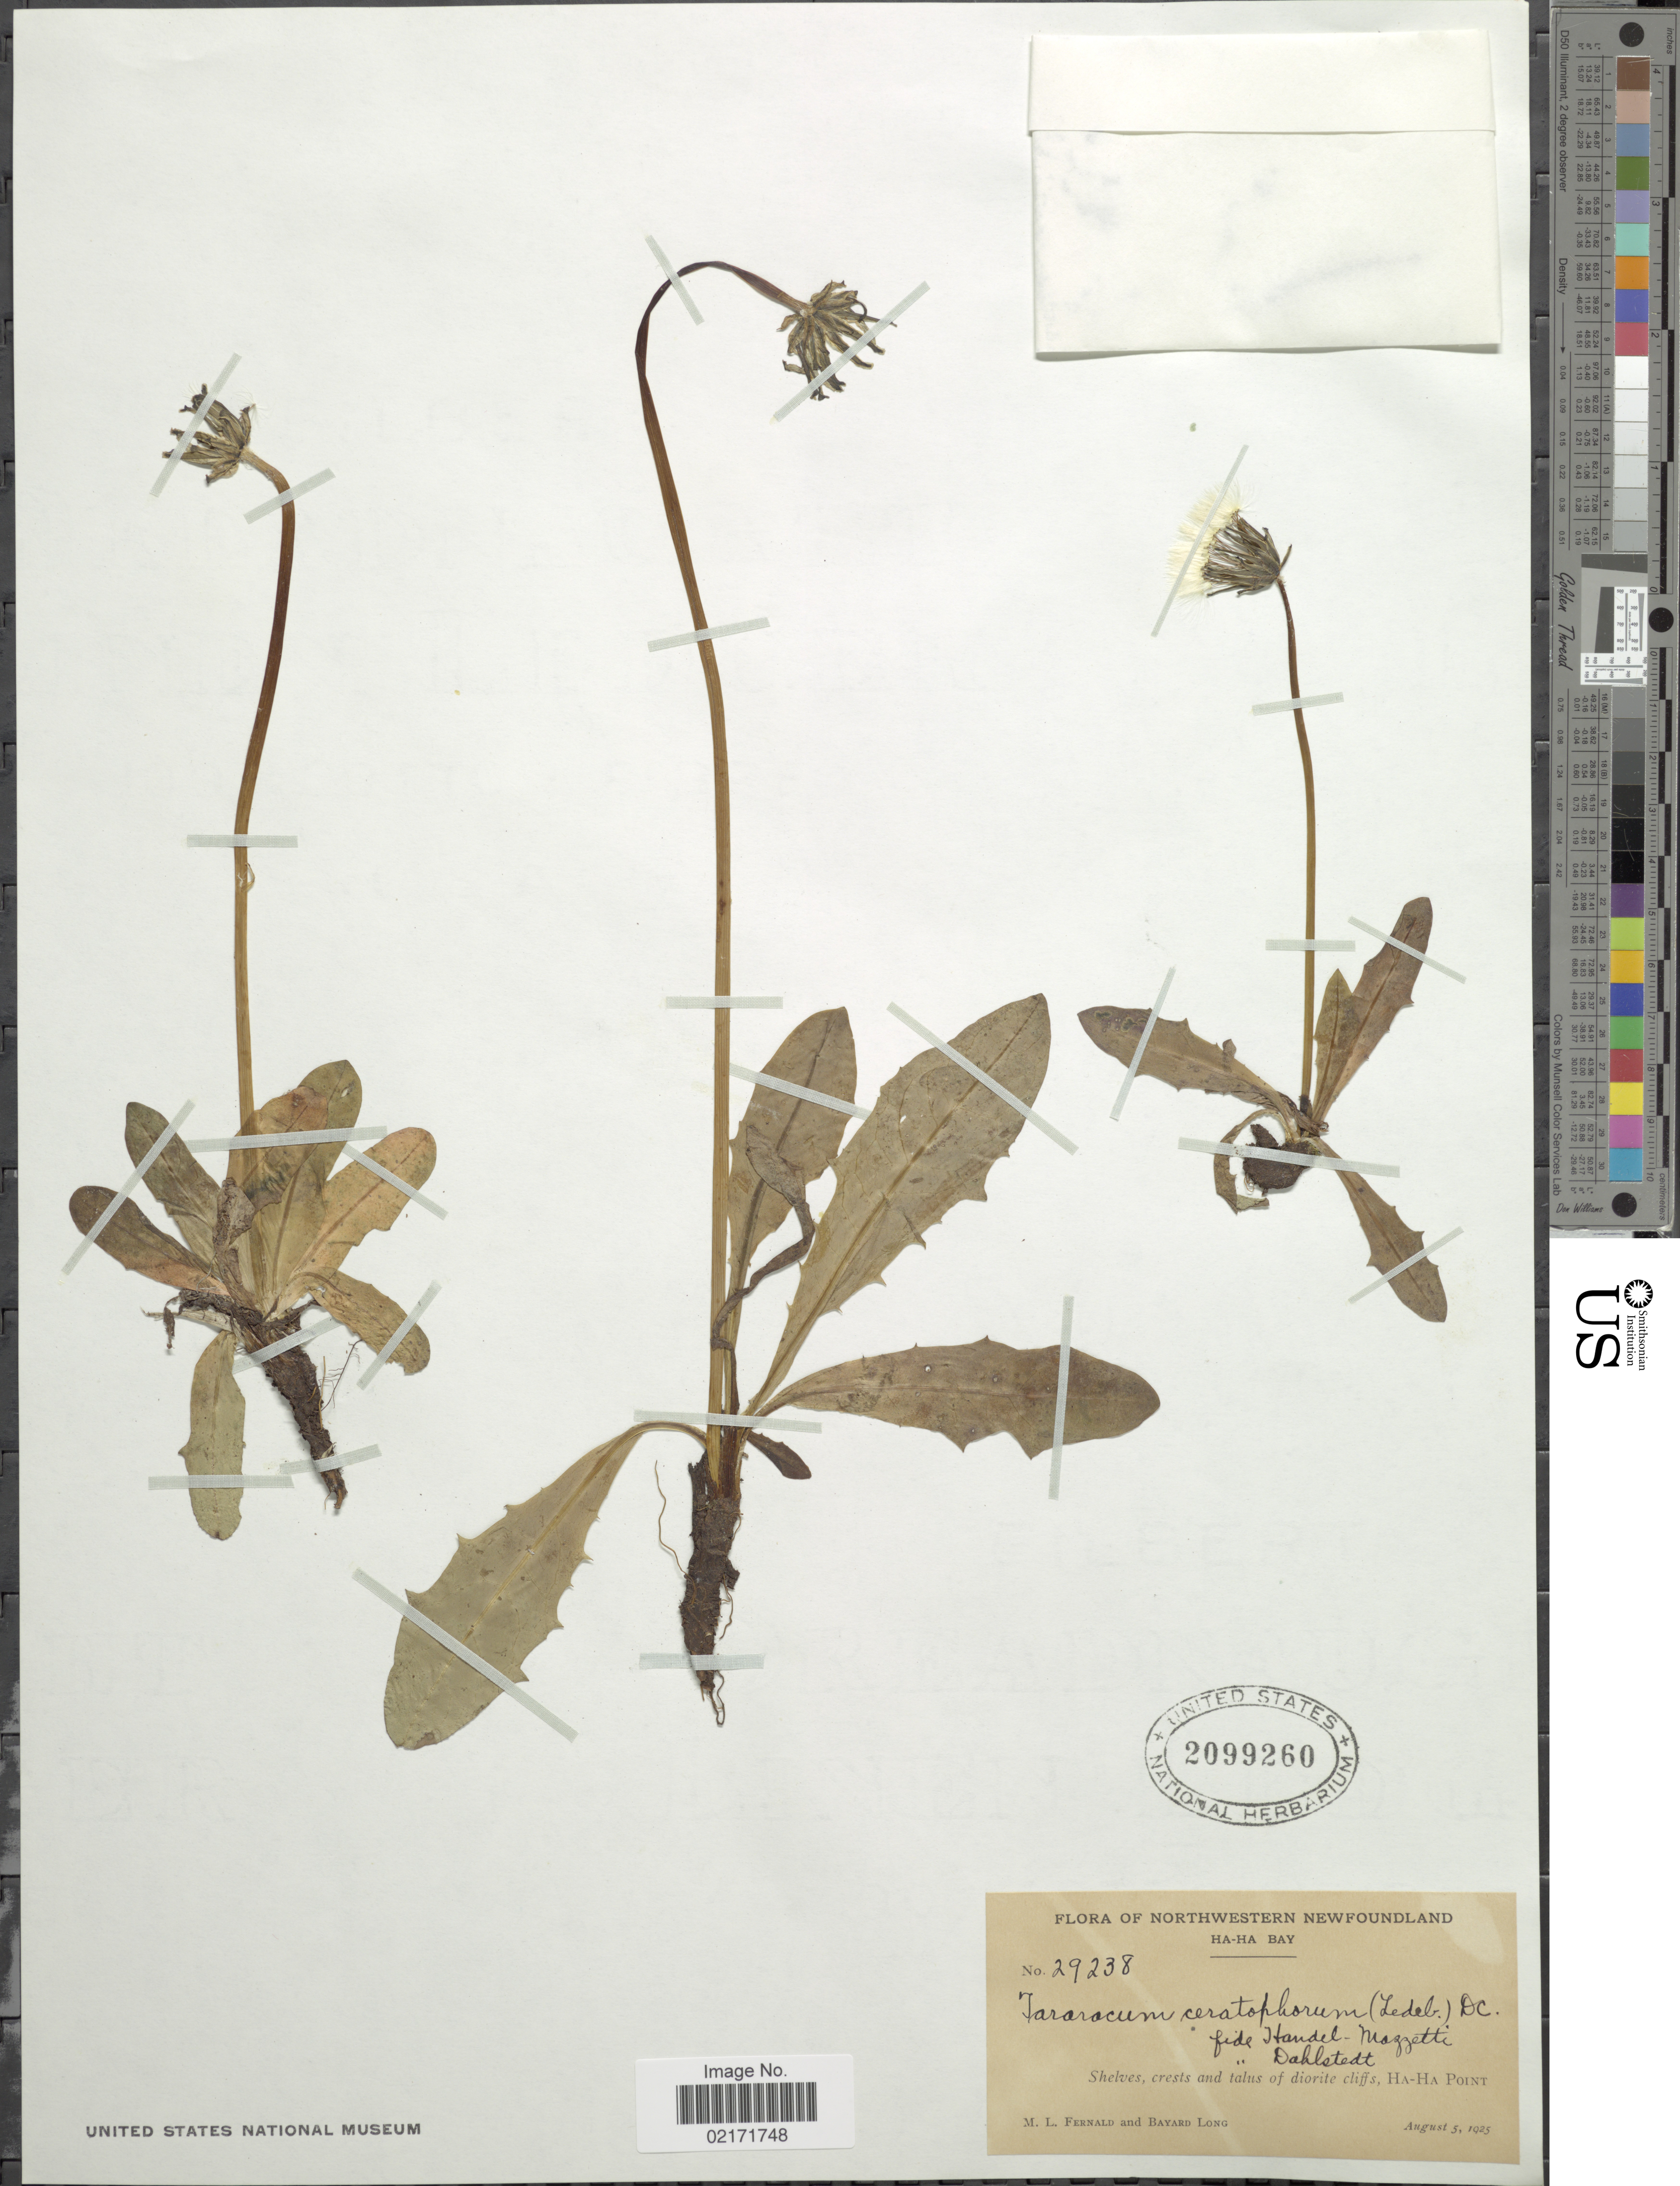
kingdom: Plantae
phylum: Tracheophyta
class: Magnoliopsida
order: Asterales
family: Asteraceae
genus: Taraxacum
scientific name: Taraxacum ceratophorum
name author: (Ledeb.) DC.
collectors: M. L. Fernald & B. Long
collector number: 29238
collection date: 1925-08-05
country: Canada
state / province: Newfoundland and Labrador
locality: Northwestern Newfoundland. Ha-Ha Bay. Shelves, crests and talus of diorite cliffs, Ha-Ha Point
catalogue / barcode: US 2099260